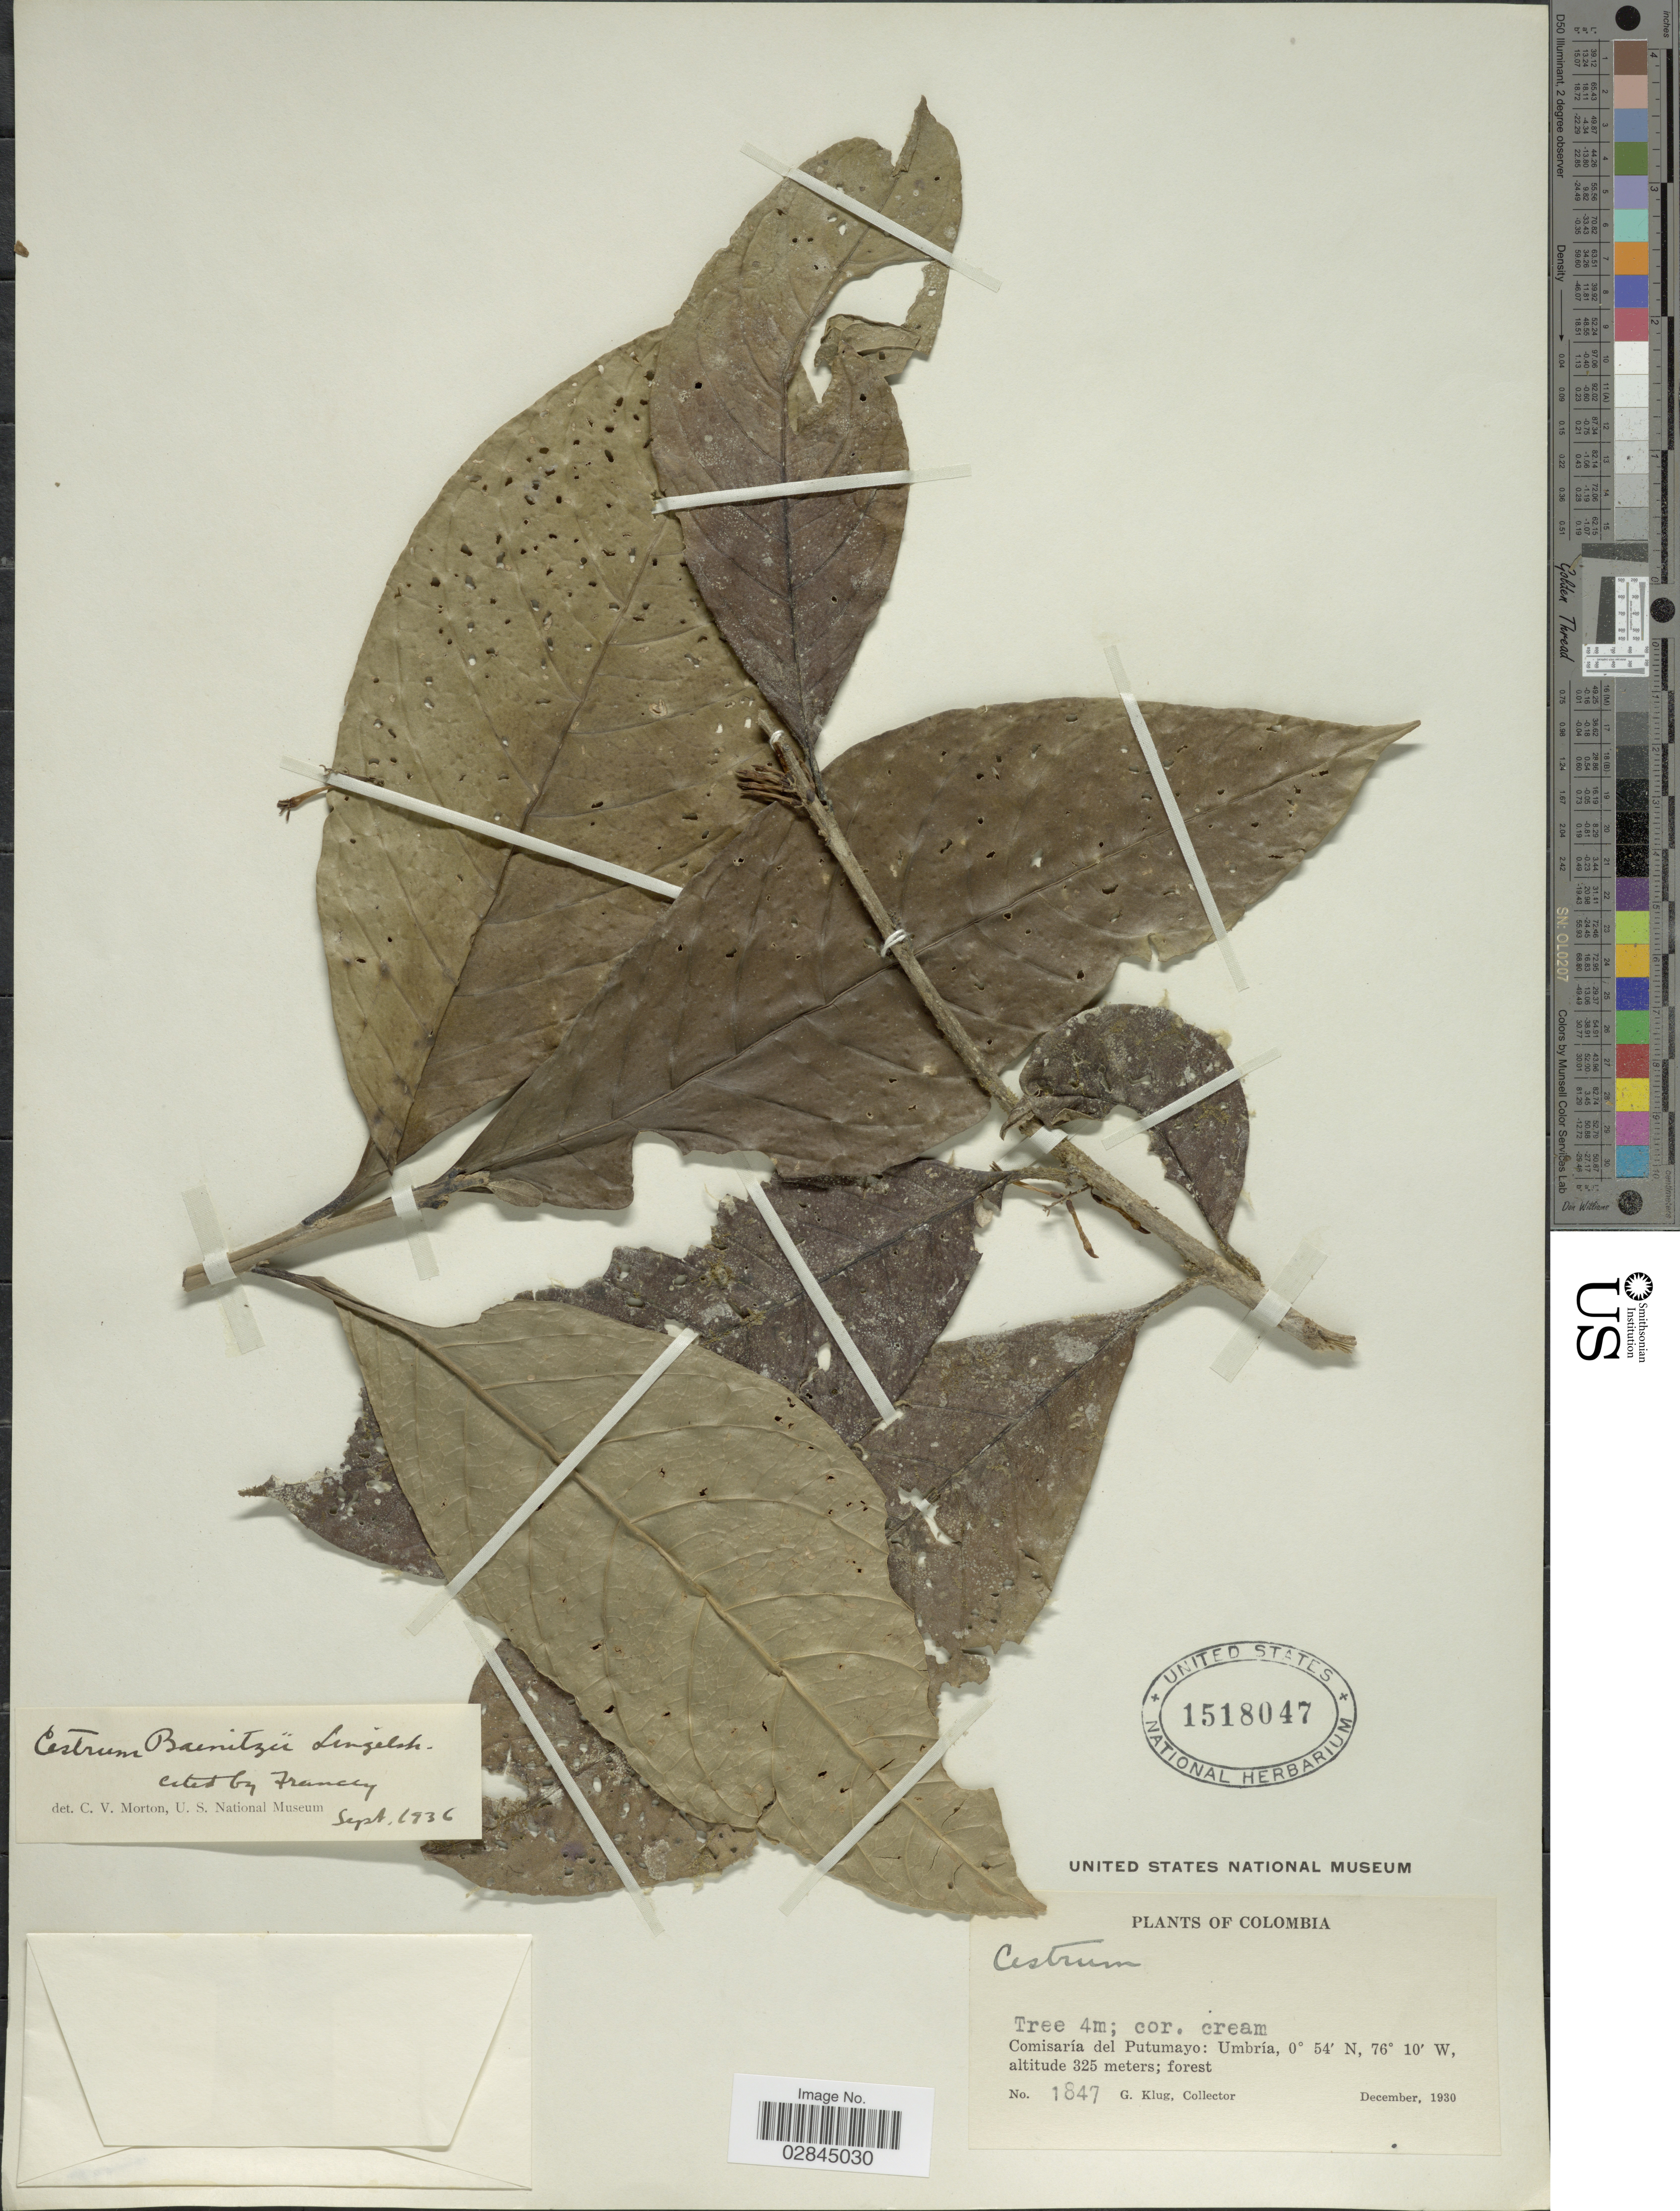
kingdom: Plantae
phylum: Tracheophyta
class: Magnoliopsida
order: Solanales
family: Solanaceae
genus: Cestrum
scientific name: Cestrum schlechtendahlii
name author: G. Don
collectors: G. Klug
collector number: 1847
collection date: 1930-12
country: Colombia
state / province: Putumayo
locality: Comisaría del Putumayo: Umbría.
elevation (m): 325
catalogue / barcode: US 1518047